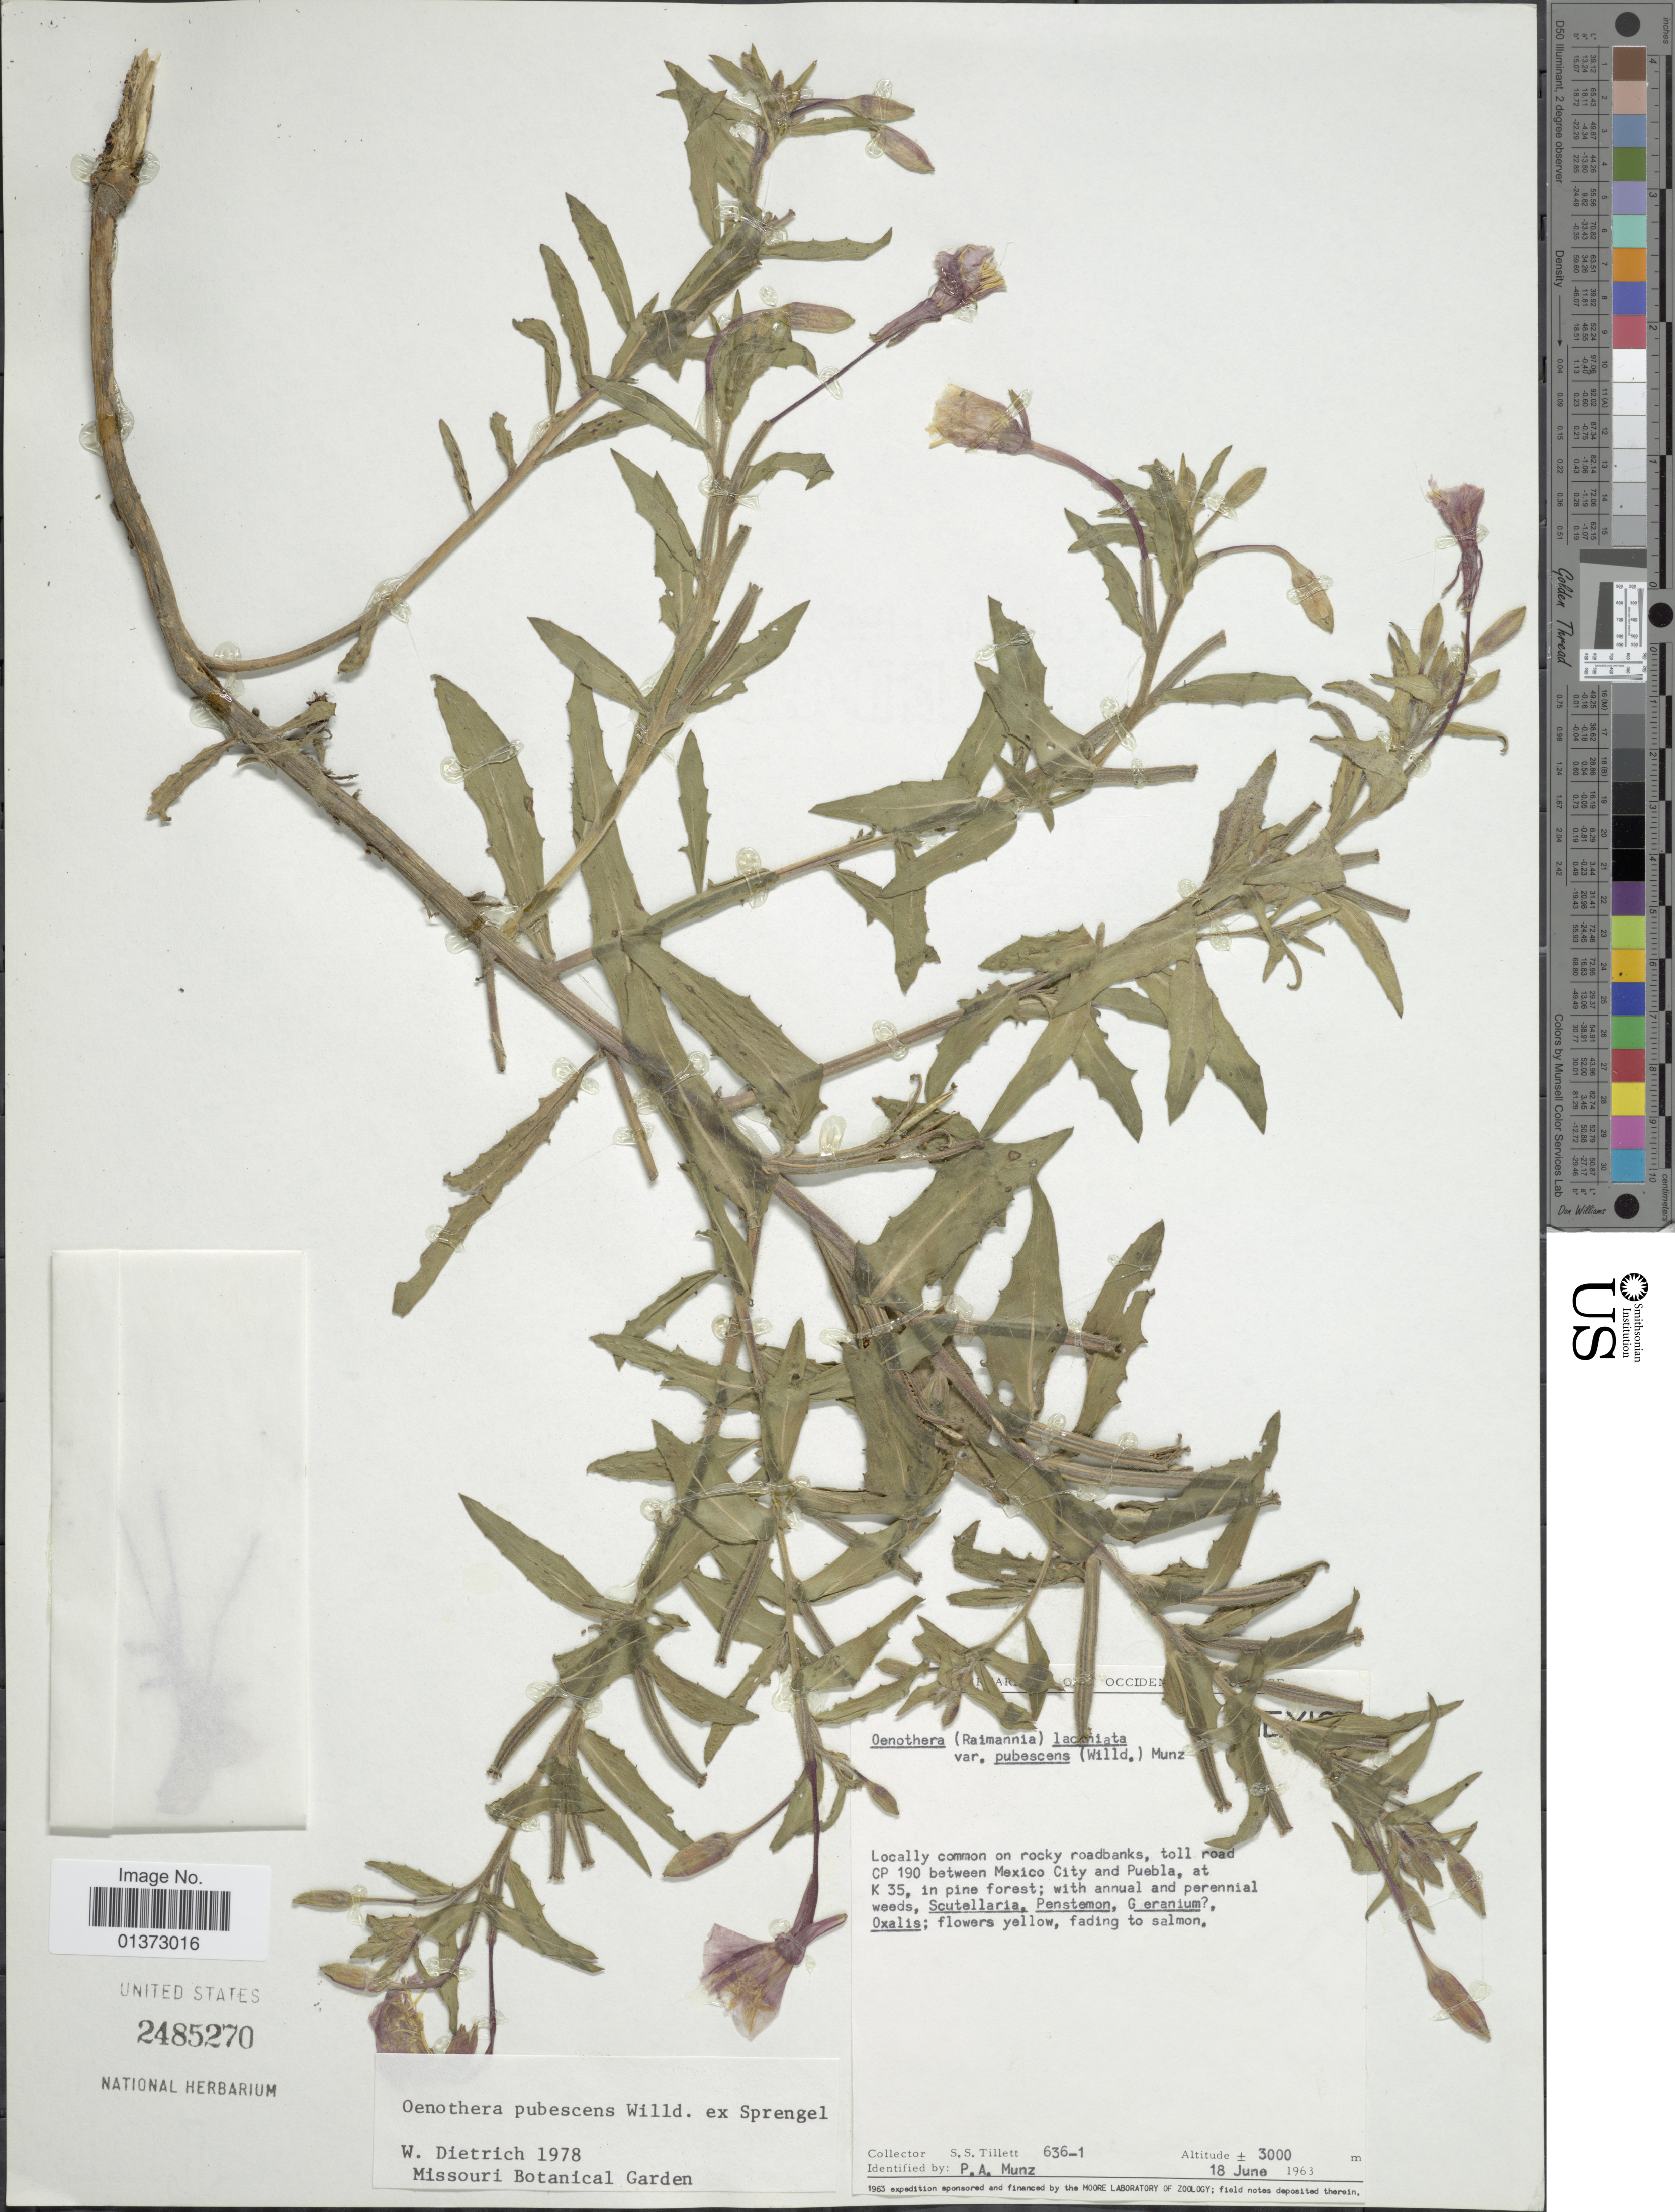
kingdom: Plantae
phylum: Tracheophyta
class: Magnoliopsida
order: Myrtales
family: Onagraceae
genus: Oenothera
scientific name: Oenothera pubescens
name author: Willd. ex Spreng.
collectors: S. S. Tillett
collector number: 636-1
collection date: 1963-06-18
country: Mexico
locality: Toll road CP 190 between Mexico City and Puebla, at K 35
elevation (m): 3000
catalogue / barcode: US 2485270